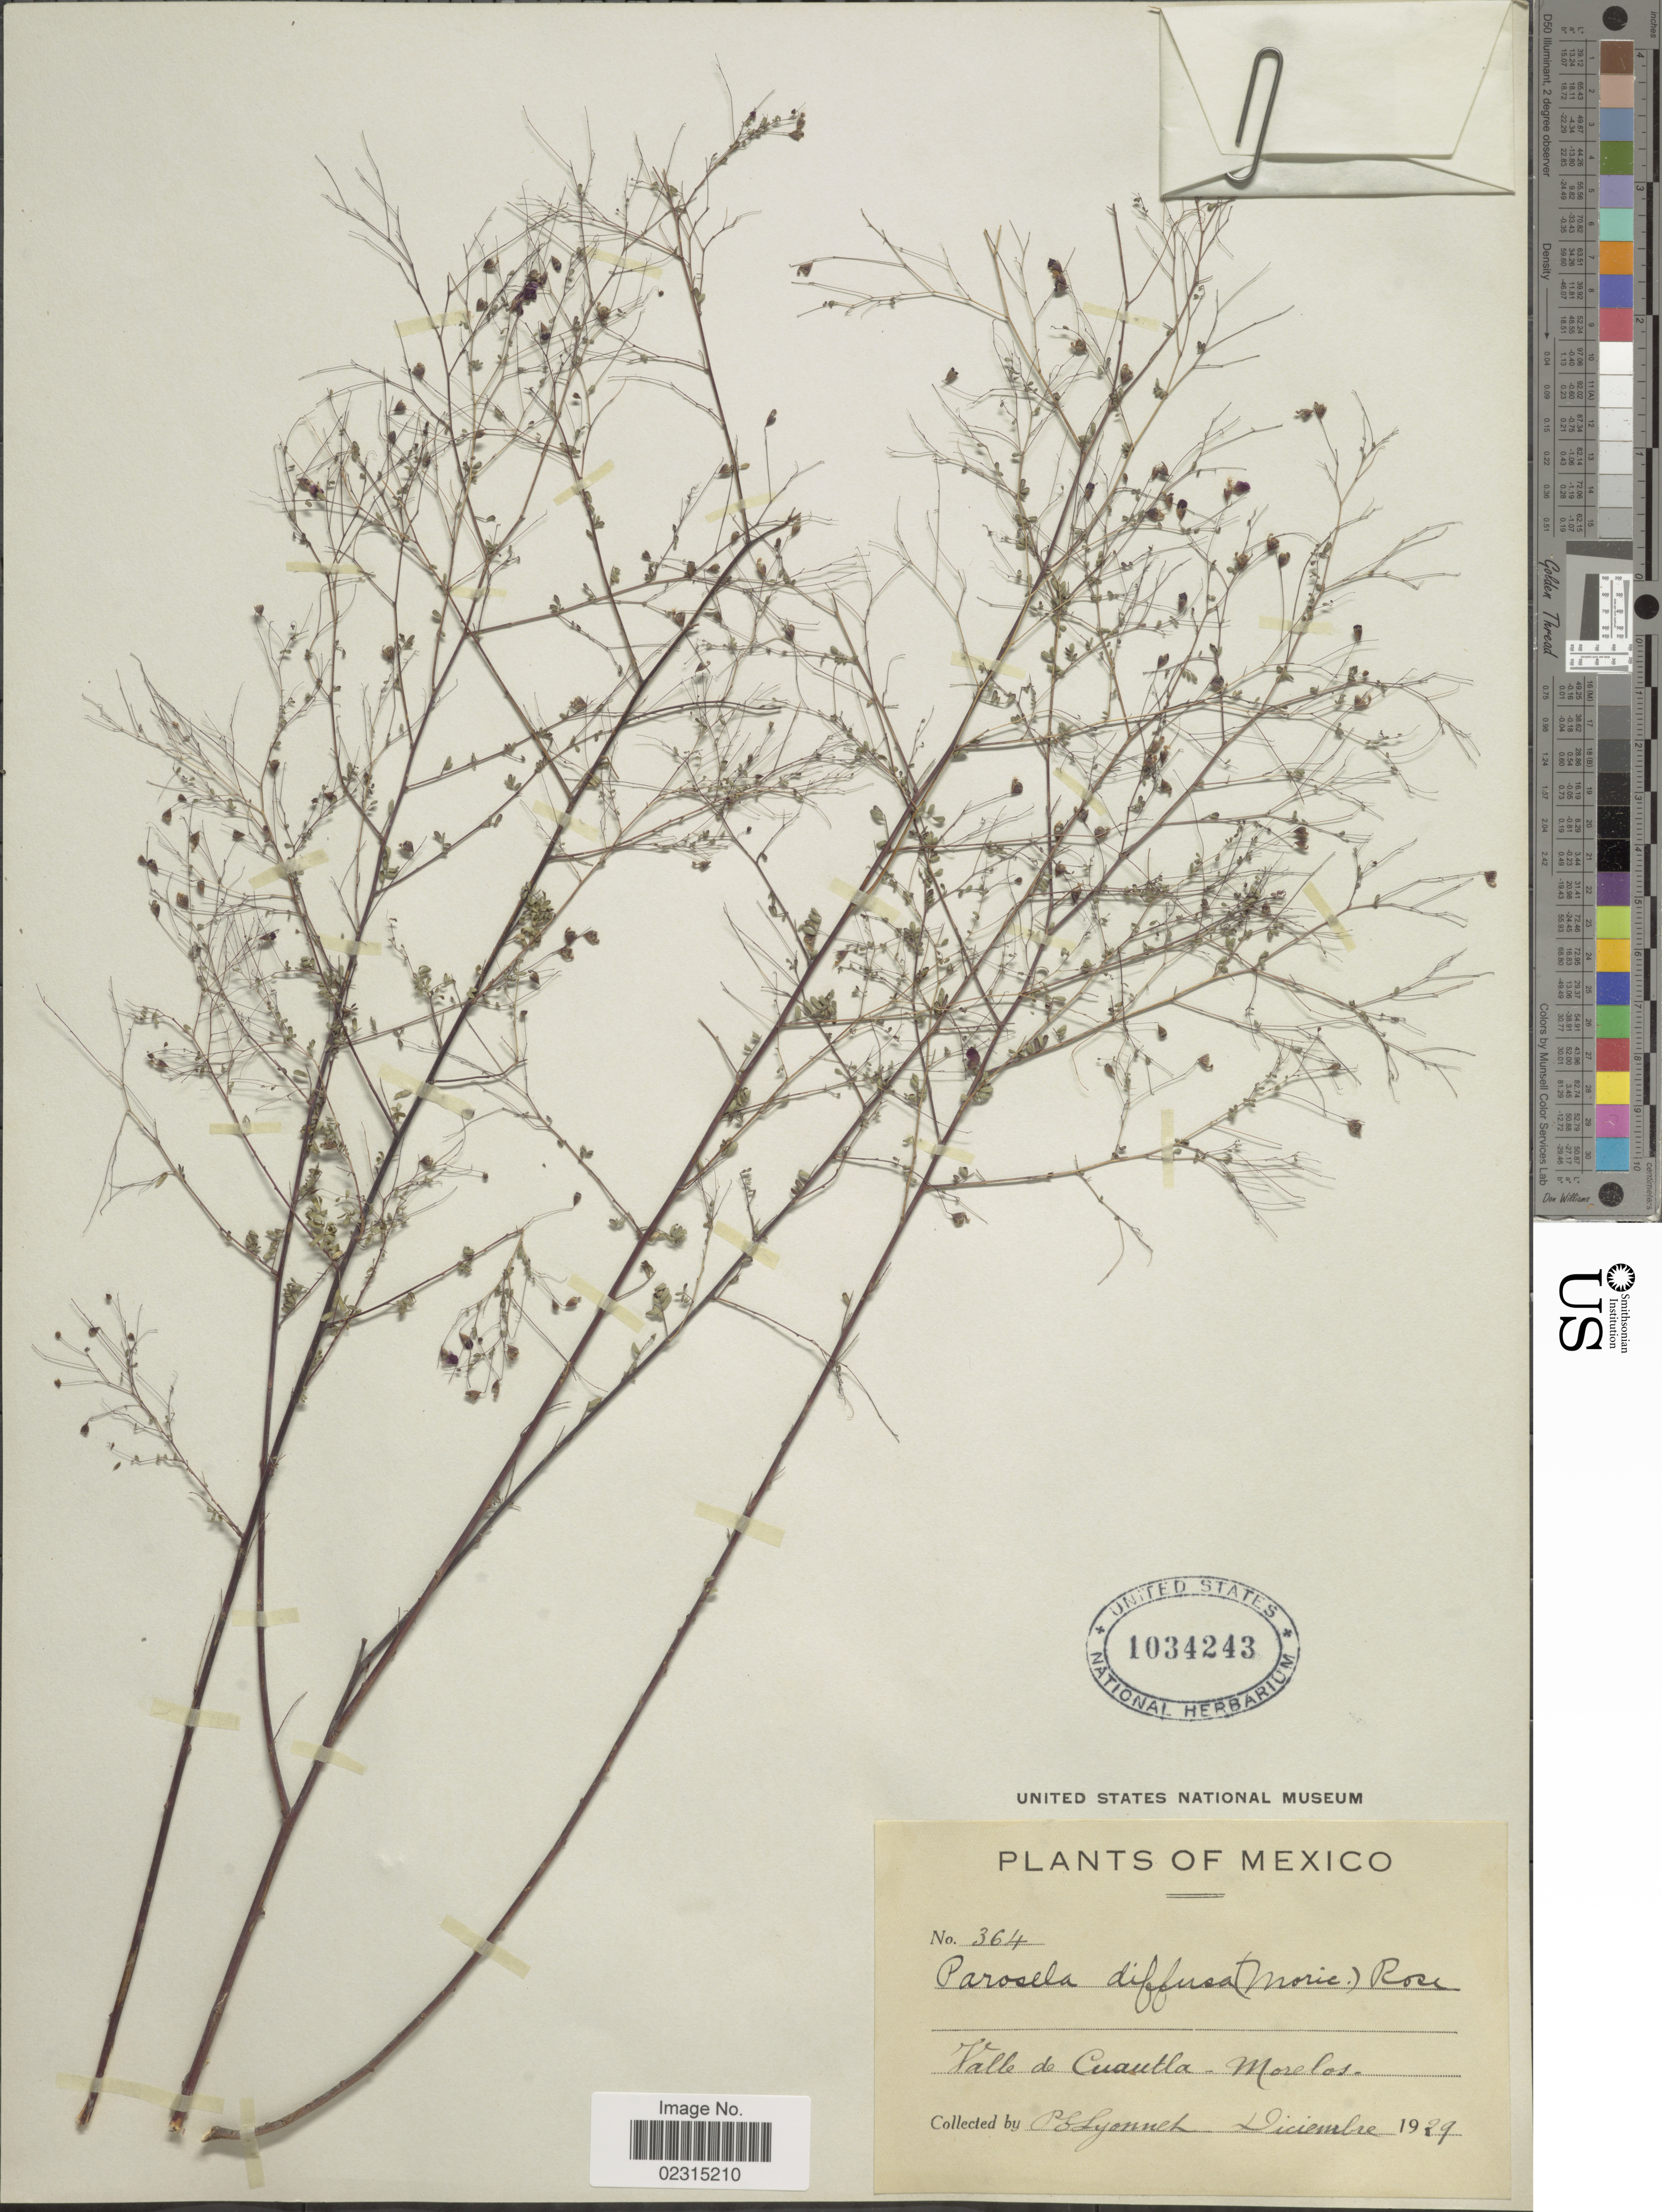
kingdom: Plantae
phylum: Tracheophyta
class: Magnoliopsida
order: Fabales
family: Fabaceae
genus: Marina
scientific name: Marina diffusa var. diffusa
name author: (Moric.) Barneby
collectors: P. Lyonnet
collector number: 364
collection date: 1929-12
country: Mexico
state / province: Morelos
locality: Valle de Cuantla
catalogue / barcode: US 1034243